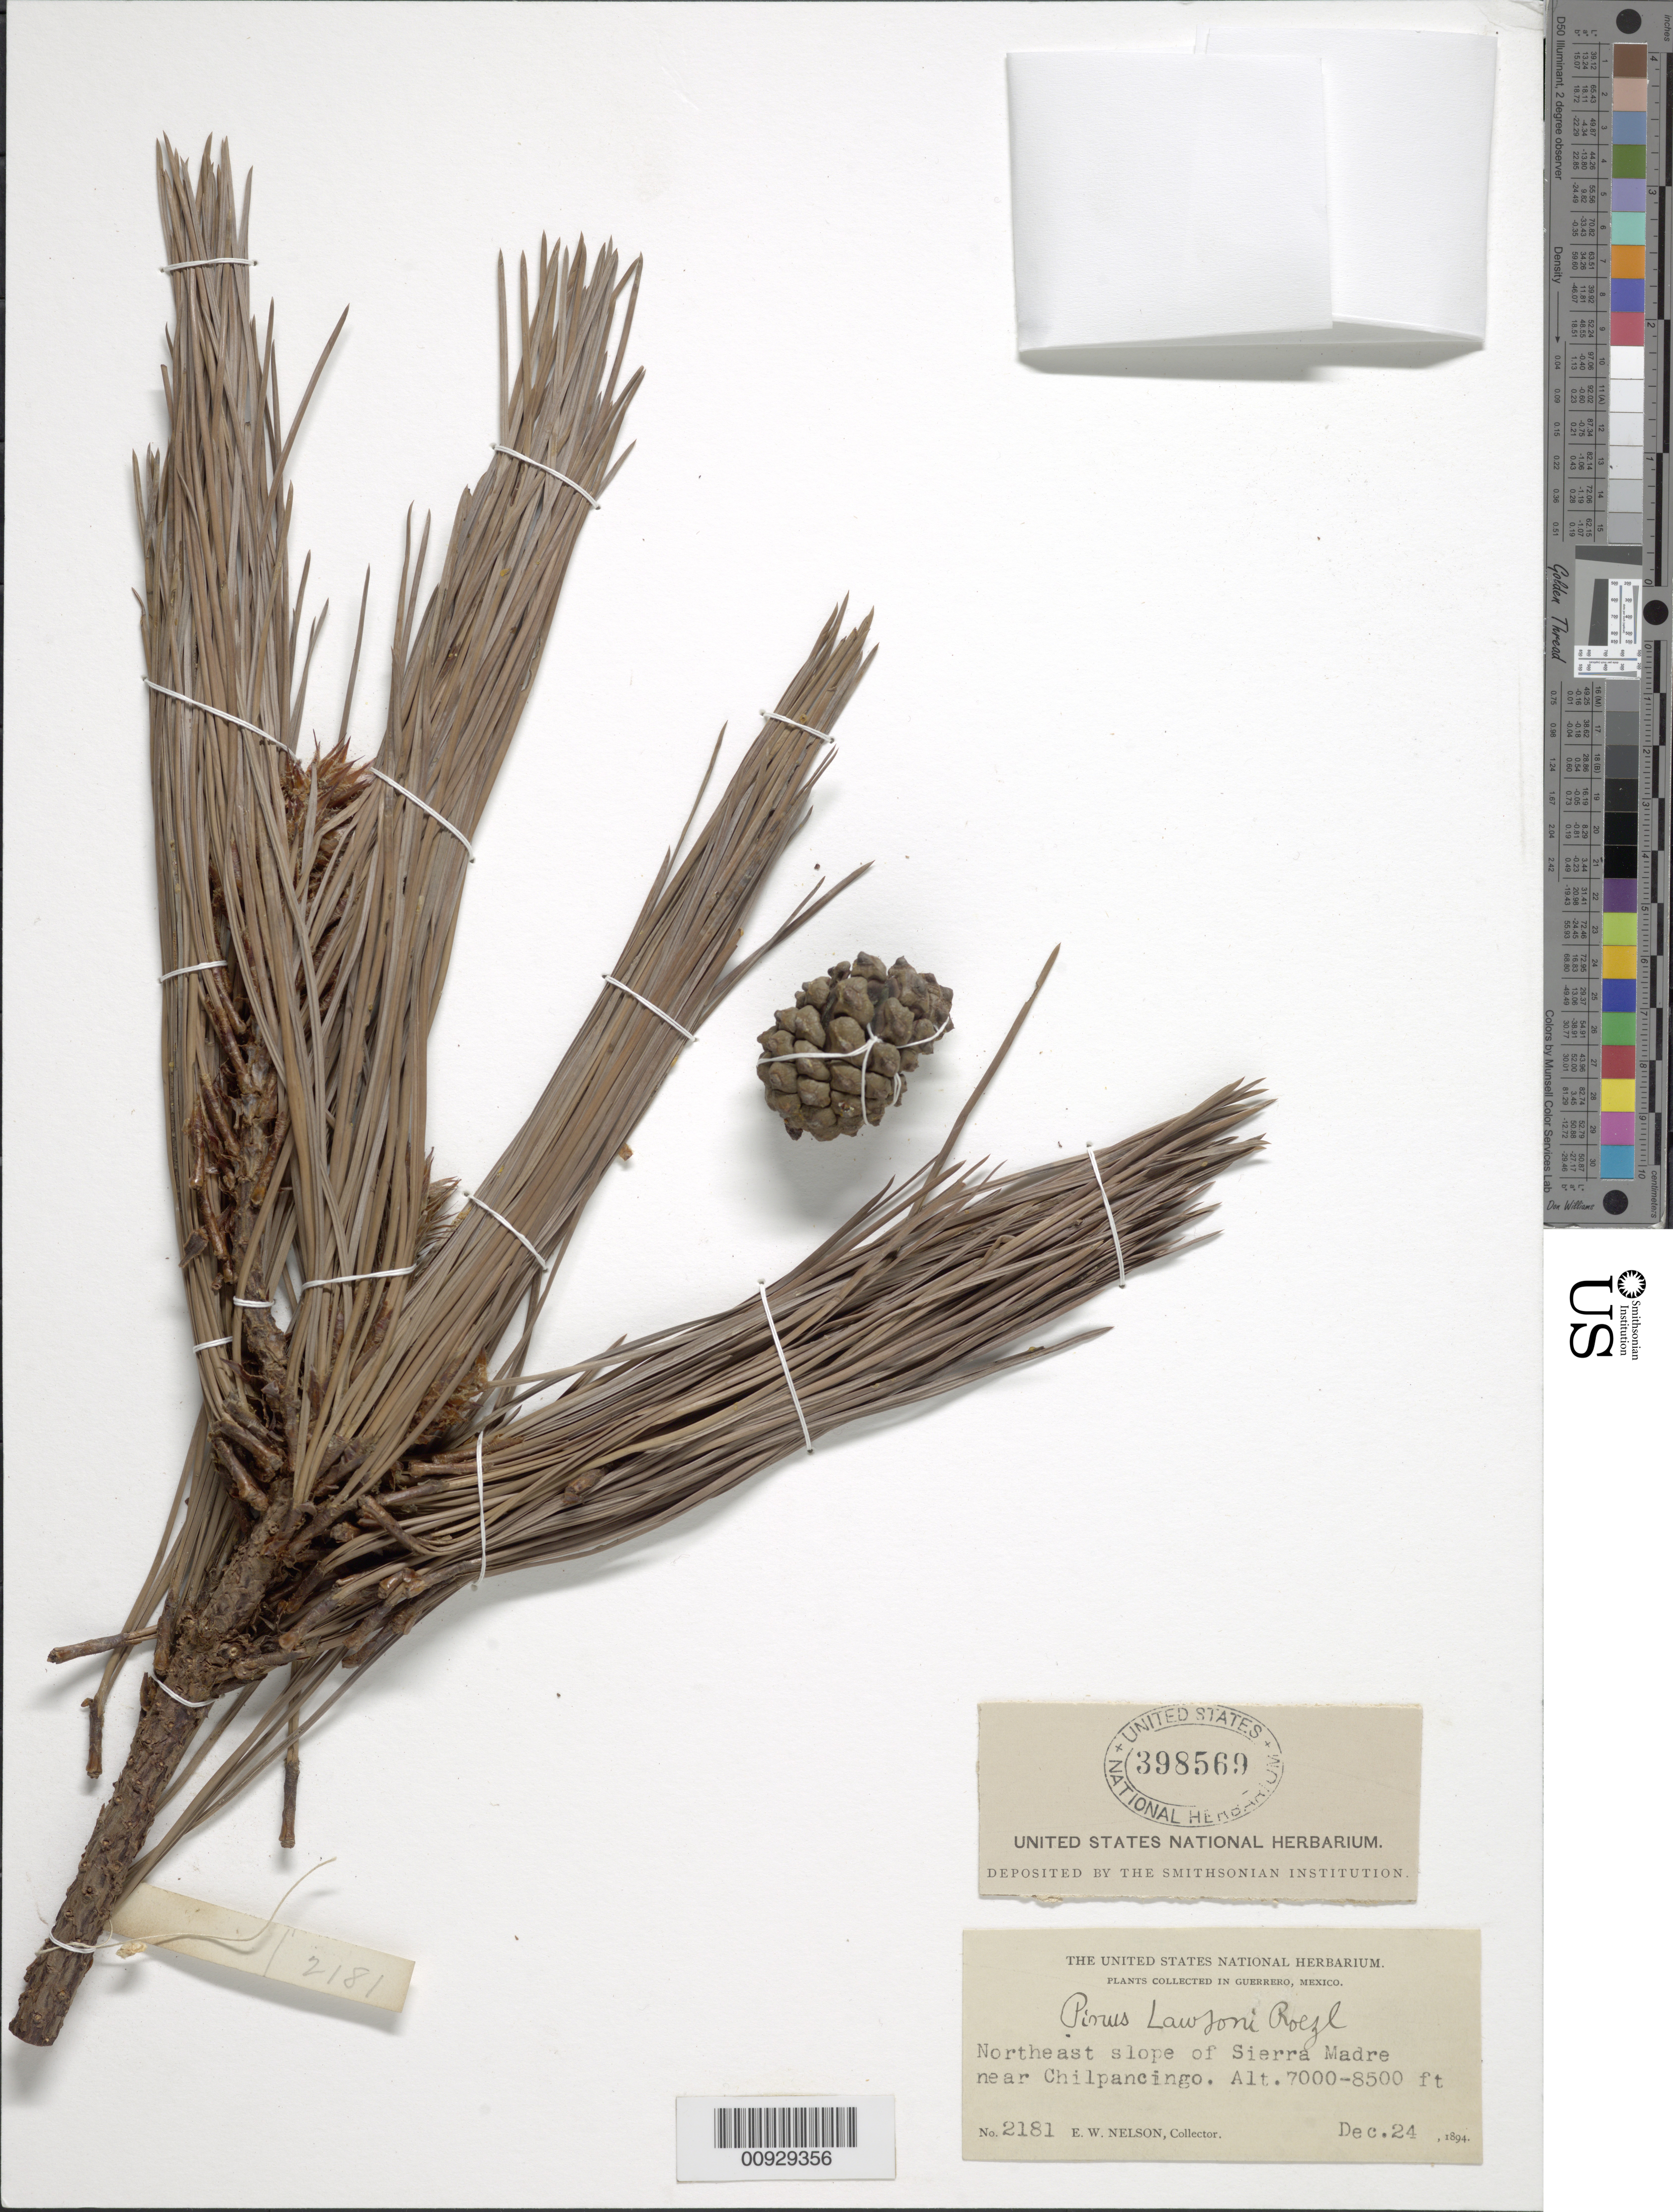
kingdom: Plantae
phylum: Tracheophyta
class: Pinopsida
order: Pinales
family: Pinaceae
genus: Pinus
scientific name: Pinus lawsonii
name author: Roezl ex Gordon & Glend.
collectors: E. W. Nelson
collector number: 2181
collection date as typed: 24 Dec 1894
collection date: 1894-12-24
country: Mexico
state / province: Guerrero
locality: Northeast slope of Sierra Madre near Chilpancingo.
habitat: Northeast slope.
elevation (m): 2134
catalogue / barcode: US 398569